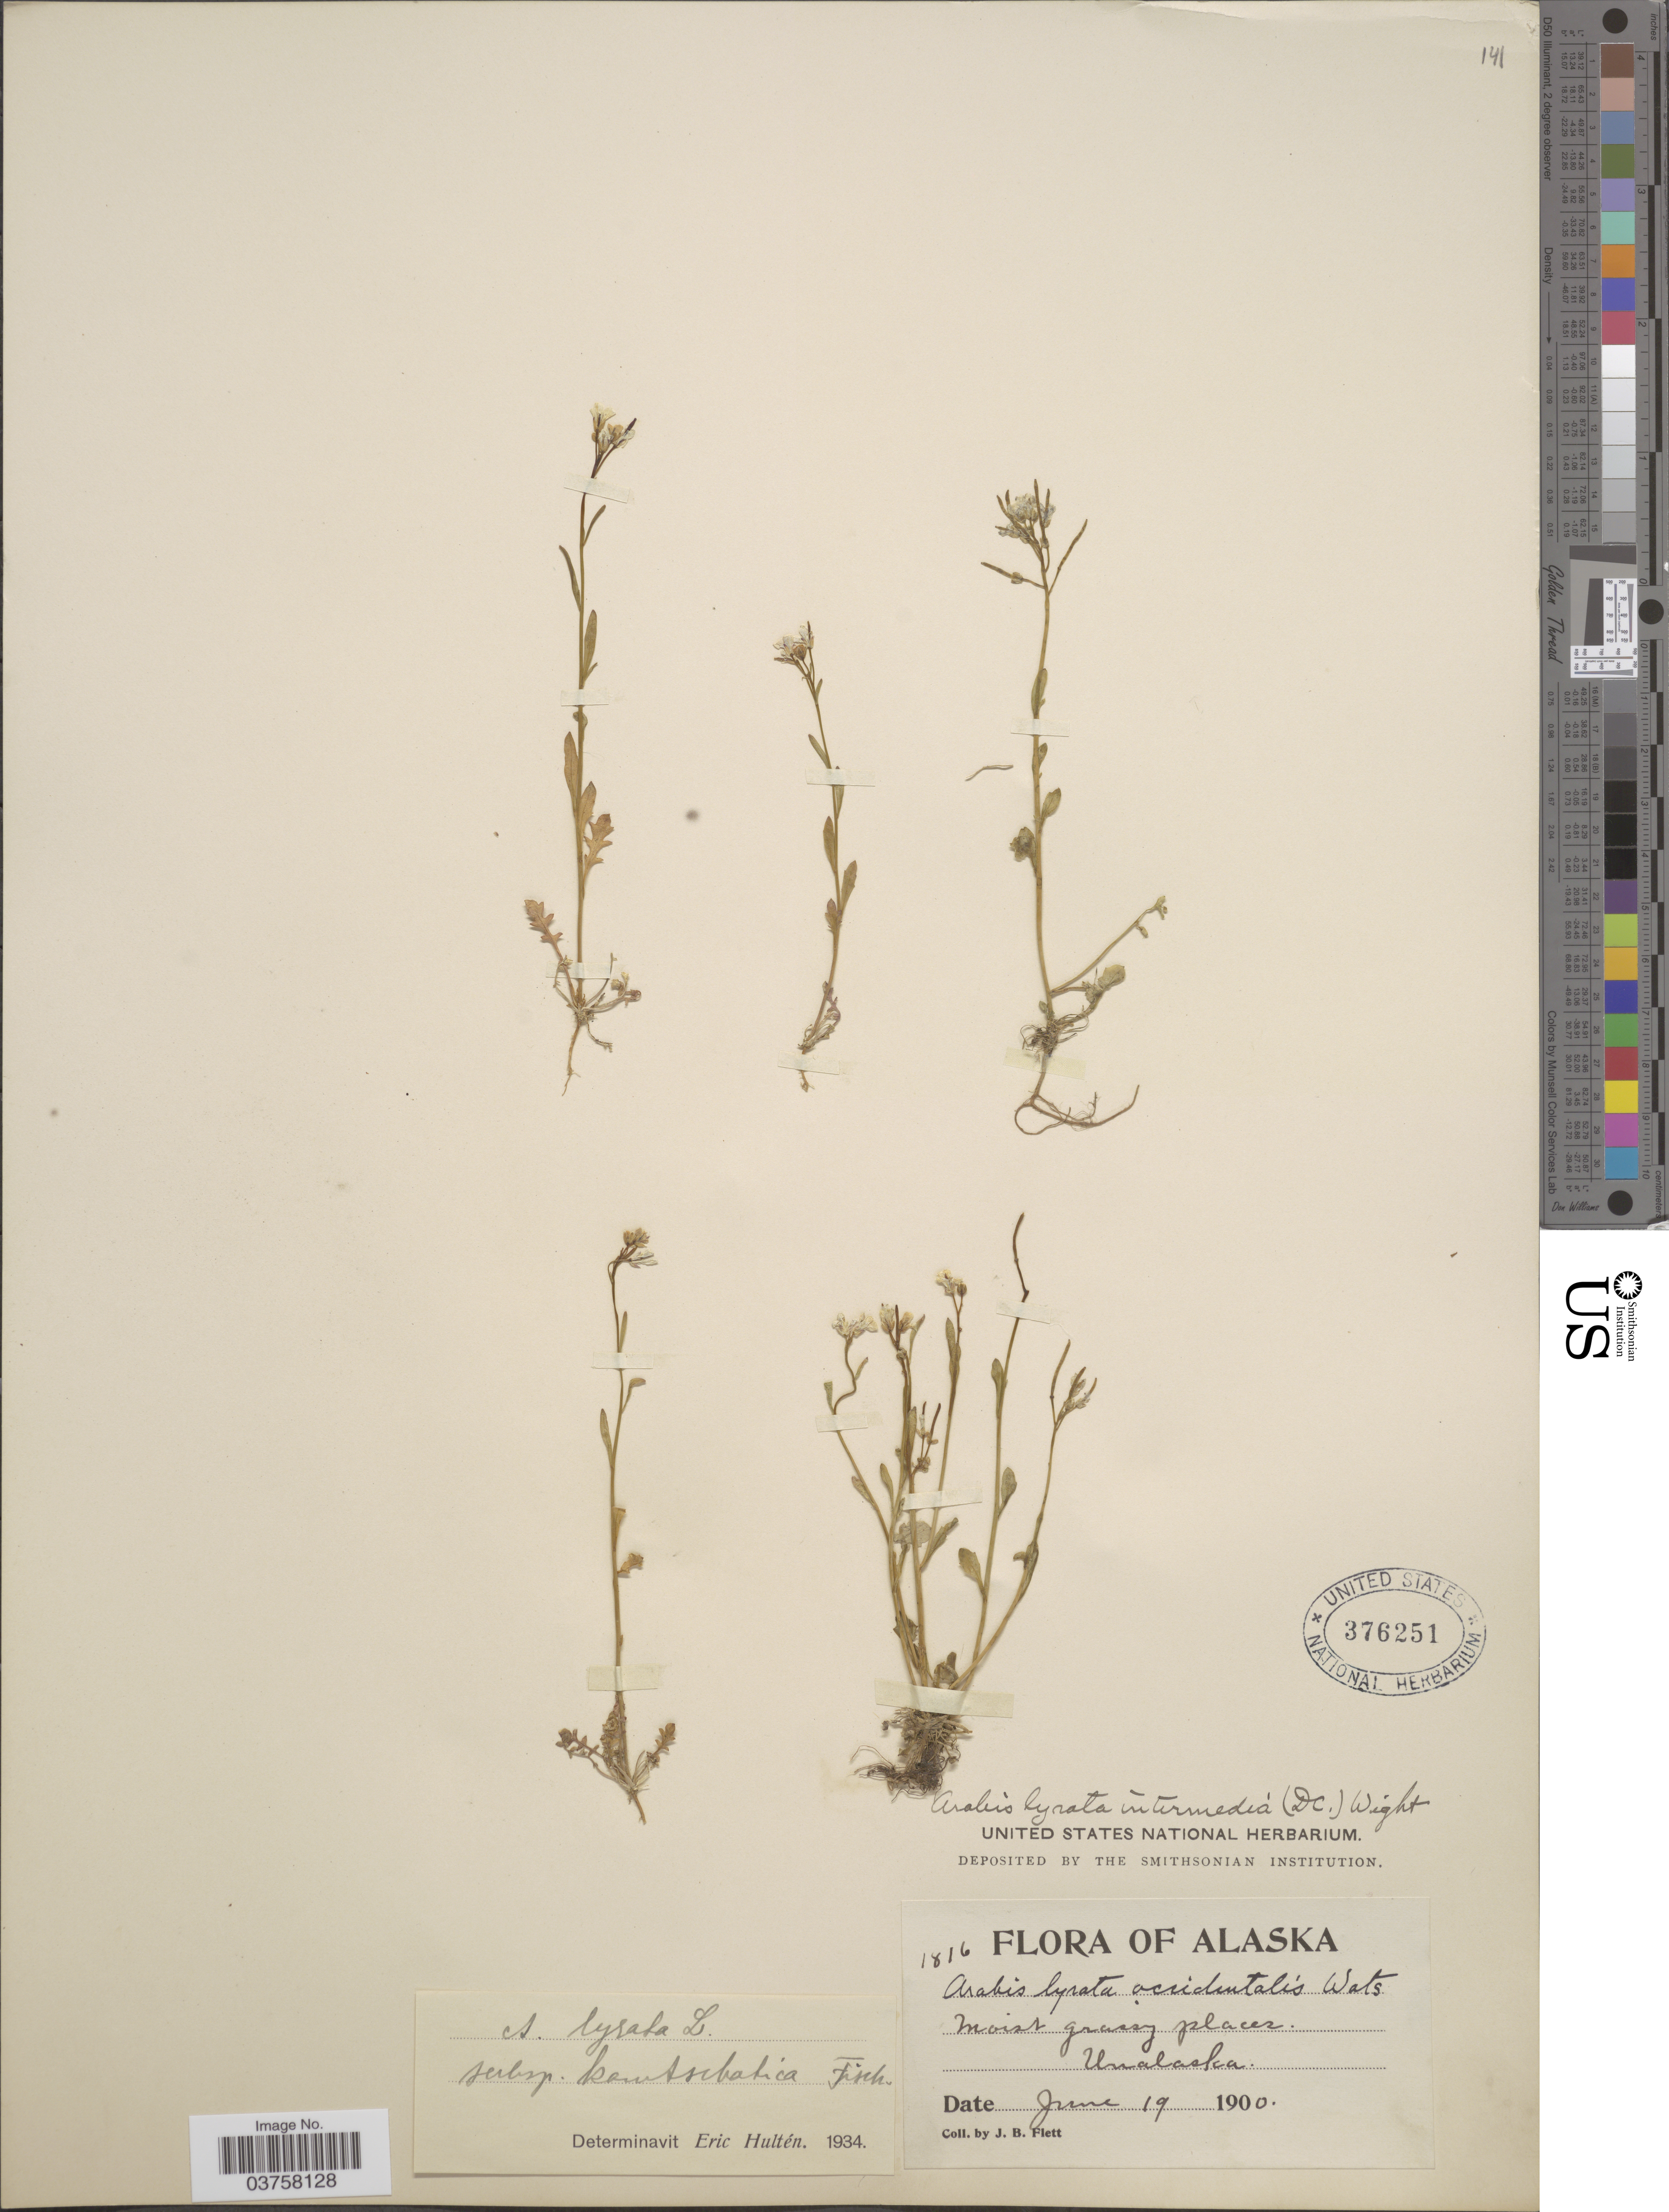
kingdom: Plantae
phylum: Tracheophyta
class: Magnoliopsida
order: Brassicales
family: Brassicaceae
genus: Arabis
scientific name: Arabis lyrata var. kamchatica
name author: Fisch. ex DC.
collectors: J. Flett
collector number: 1816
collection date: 1900-06-19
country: United States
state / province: Alaska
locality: Unalaska.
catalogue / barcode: US 376251